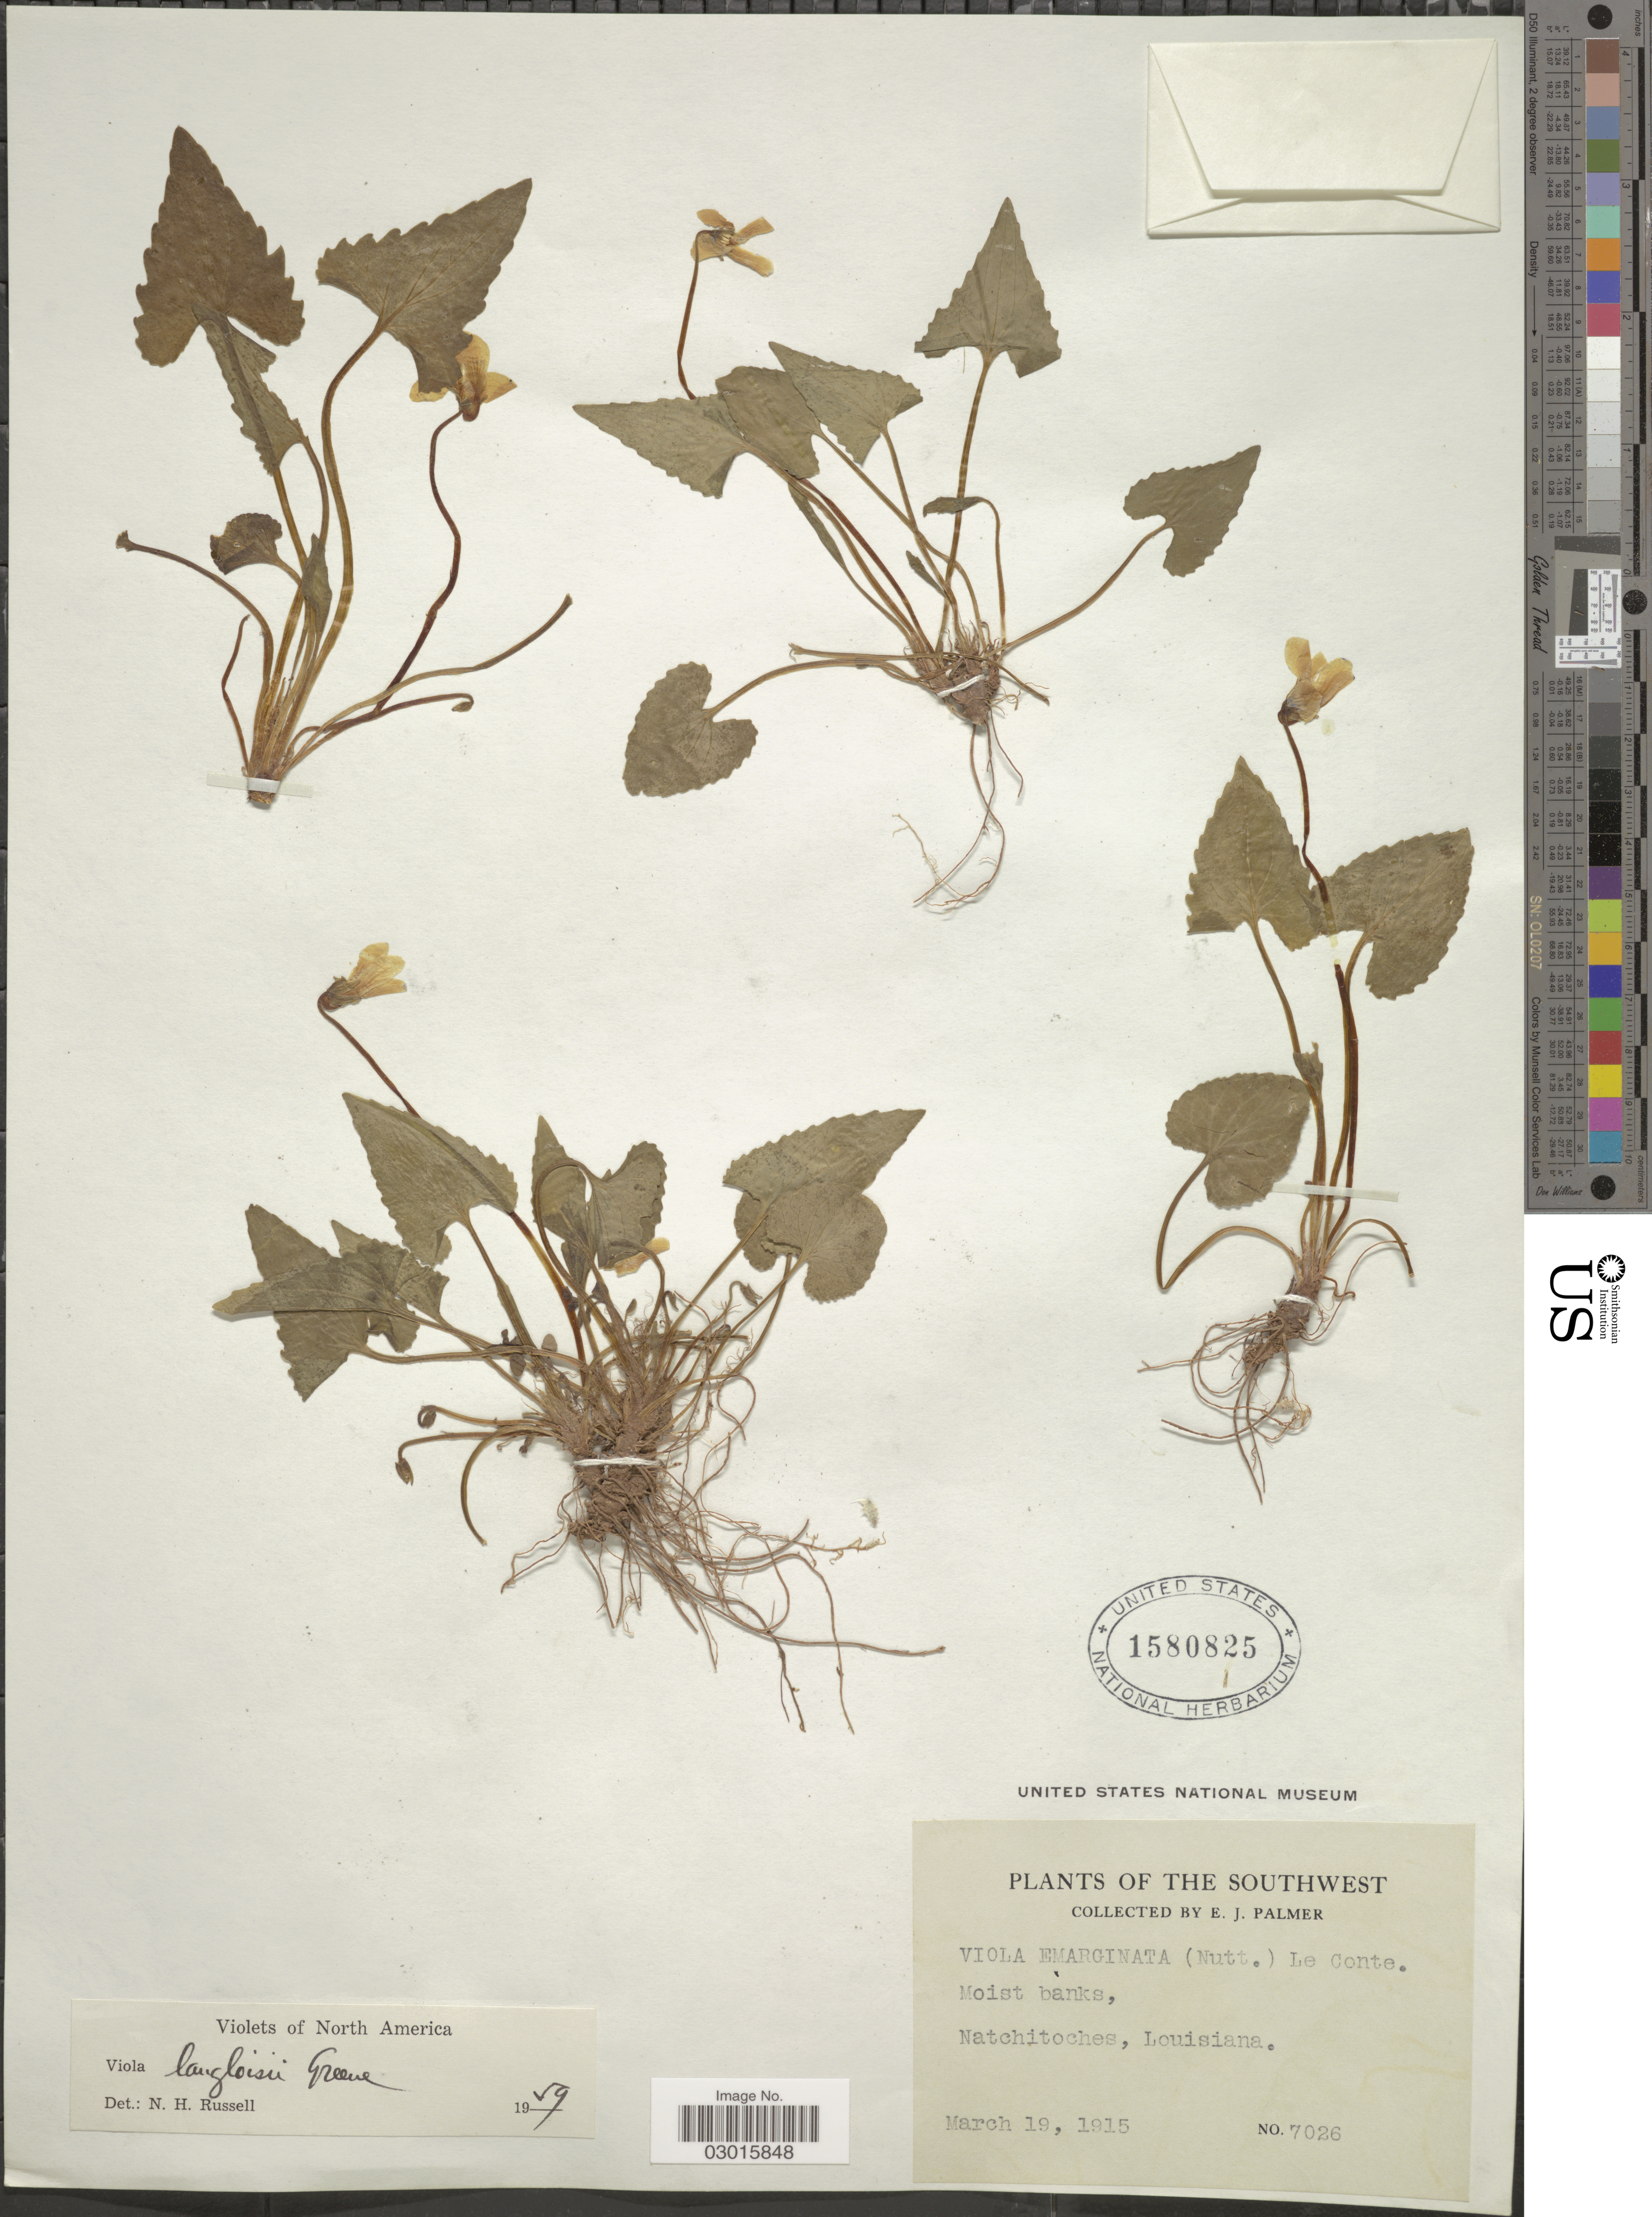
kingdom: Plantae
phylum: Tracheophyta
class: Magnoliopsida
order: Malpighiales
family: Violaceae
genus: Viola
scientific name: Viola langloisii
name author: Greene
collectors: E. J. Palmer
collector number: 7026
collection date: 1915-03-19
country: United States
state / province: Louisiana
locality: The Southwest, Natchitoches.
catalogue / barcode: US 1580825